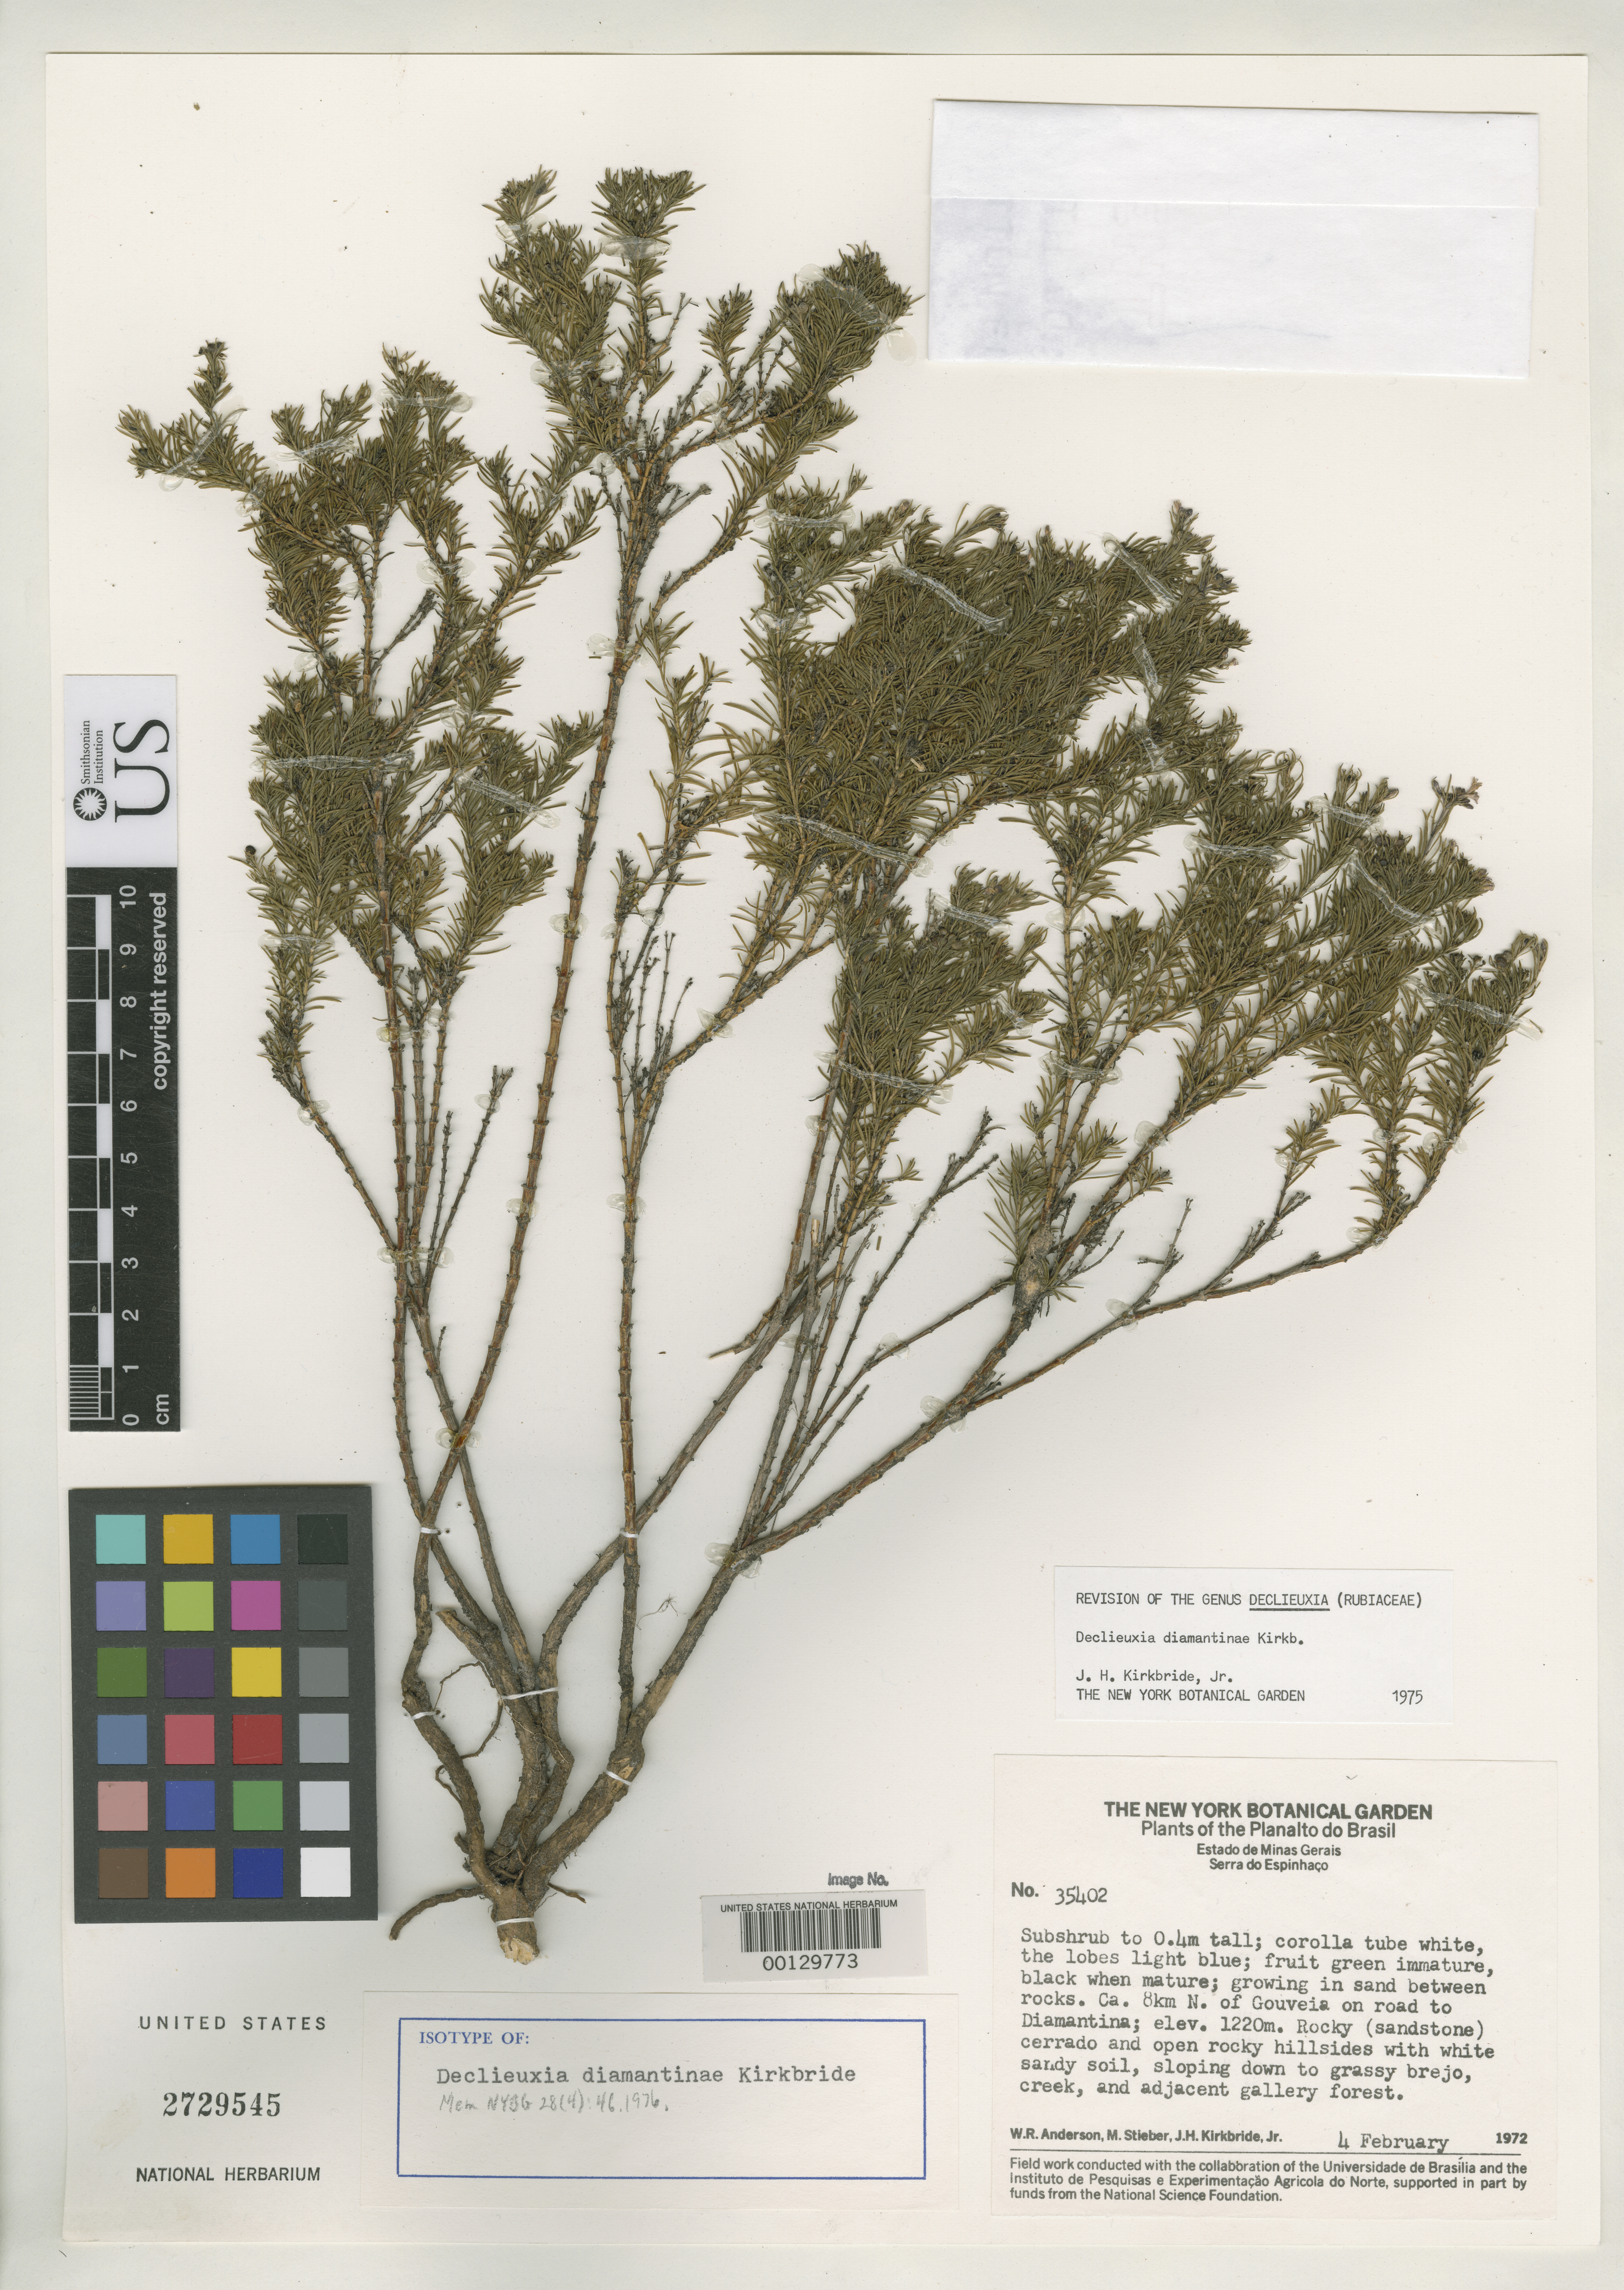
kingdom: Plantae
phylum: Tracheophyta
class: Magnoliopsida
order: Gentianales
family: Rubiaceae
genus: Declieuxia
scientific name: Declieuxia diamantinae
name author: J.H. Kirkbr.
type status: Isotype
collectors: W. R. Anderson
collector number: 35402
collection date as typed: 04 Feb 1972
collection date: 1972-02-04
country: Brazil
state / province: Minas Gerais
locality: Serla do Espinhaco, 8 km. N of Gouveia, road to Diamantina.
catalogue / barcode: US 2729545